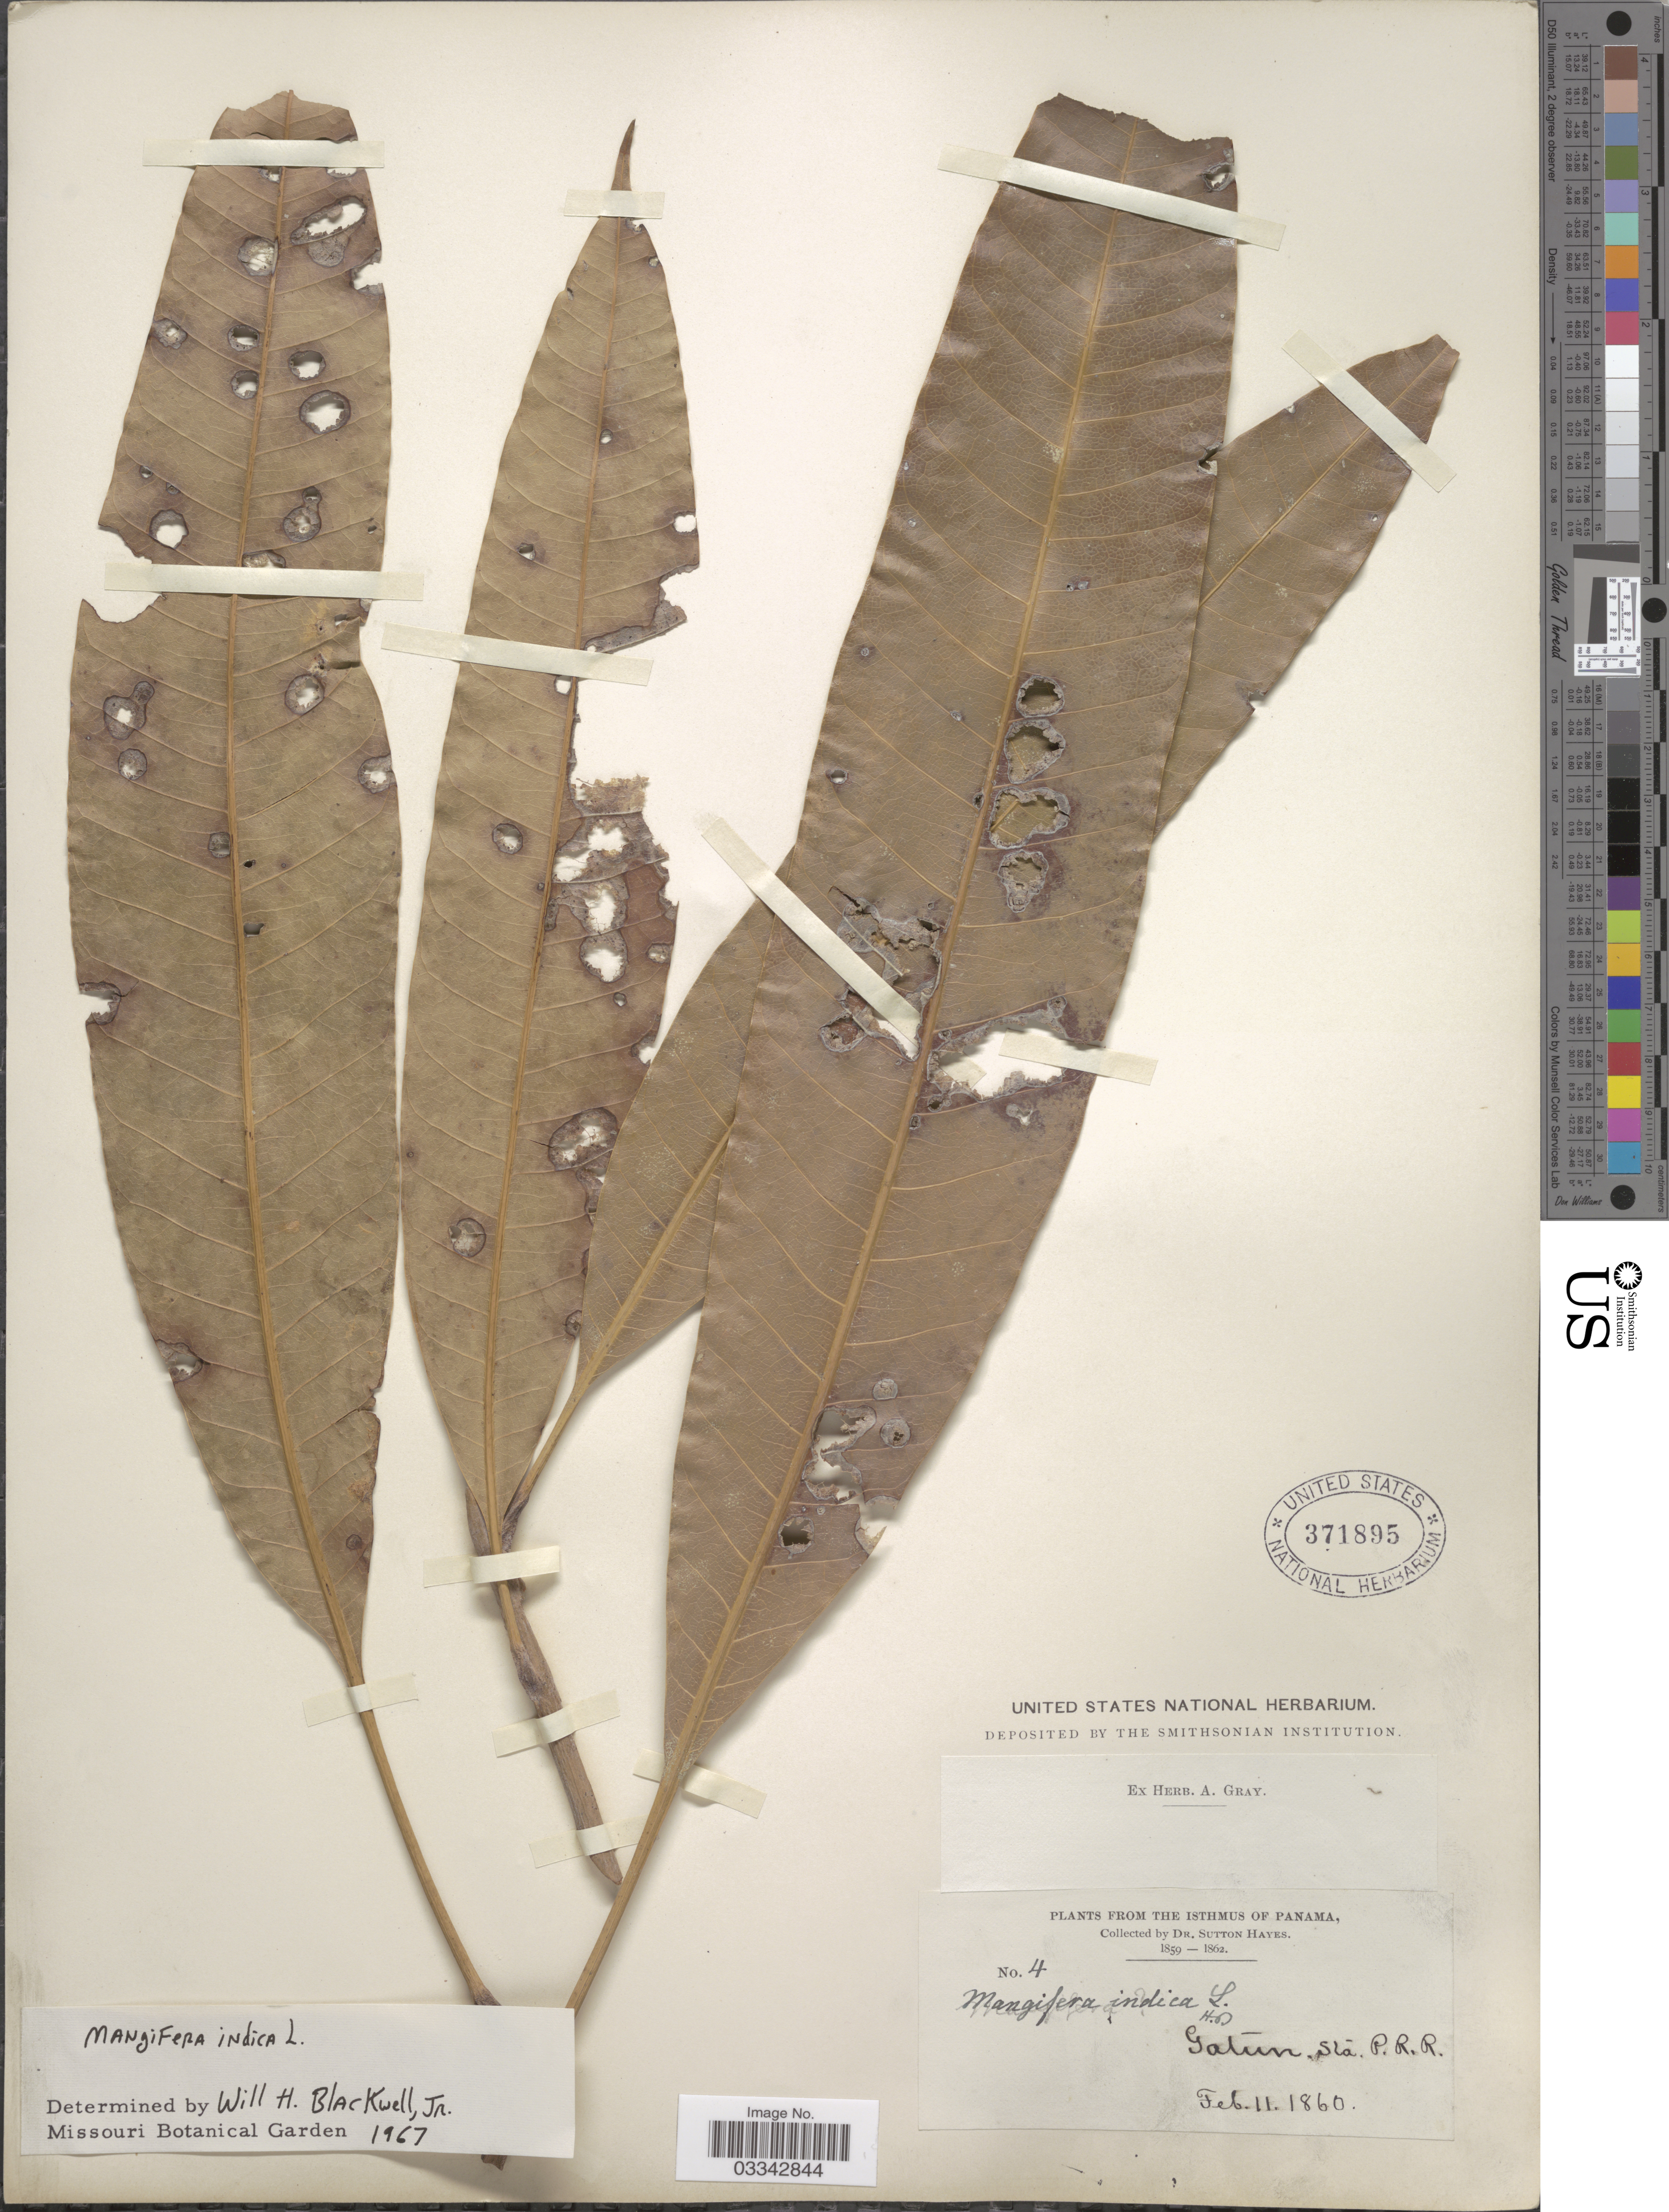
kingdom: Plantae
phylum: Tracheophyta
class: Magnoliopsida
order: Sapindales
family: Anacardiaceae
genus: Mangifera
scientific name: Mangifera indica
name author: L.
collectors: S. Hayes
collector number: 4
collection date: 1860-02-11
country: Panama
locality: The Isthmus of Panama. Gatun. Sta. P.R.R.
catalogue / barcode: US 371895